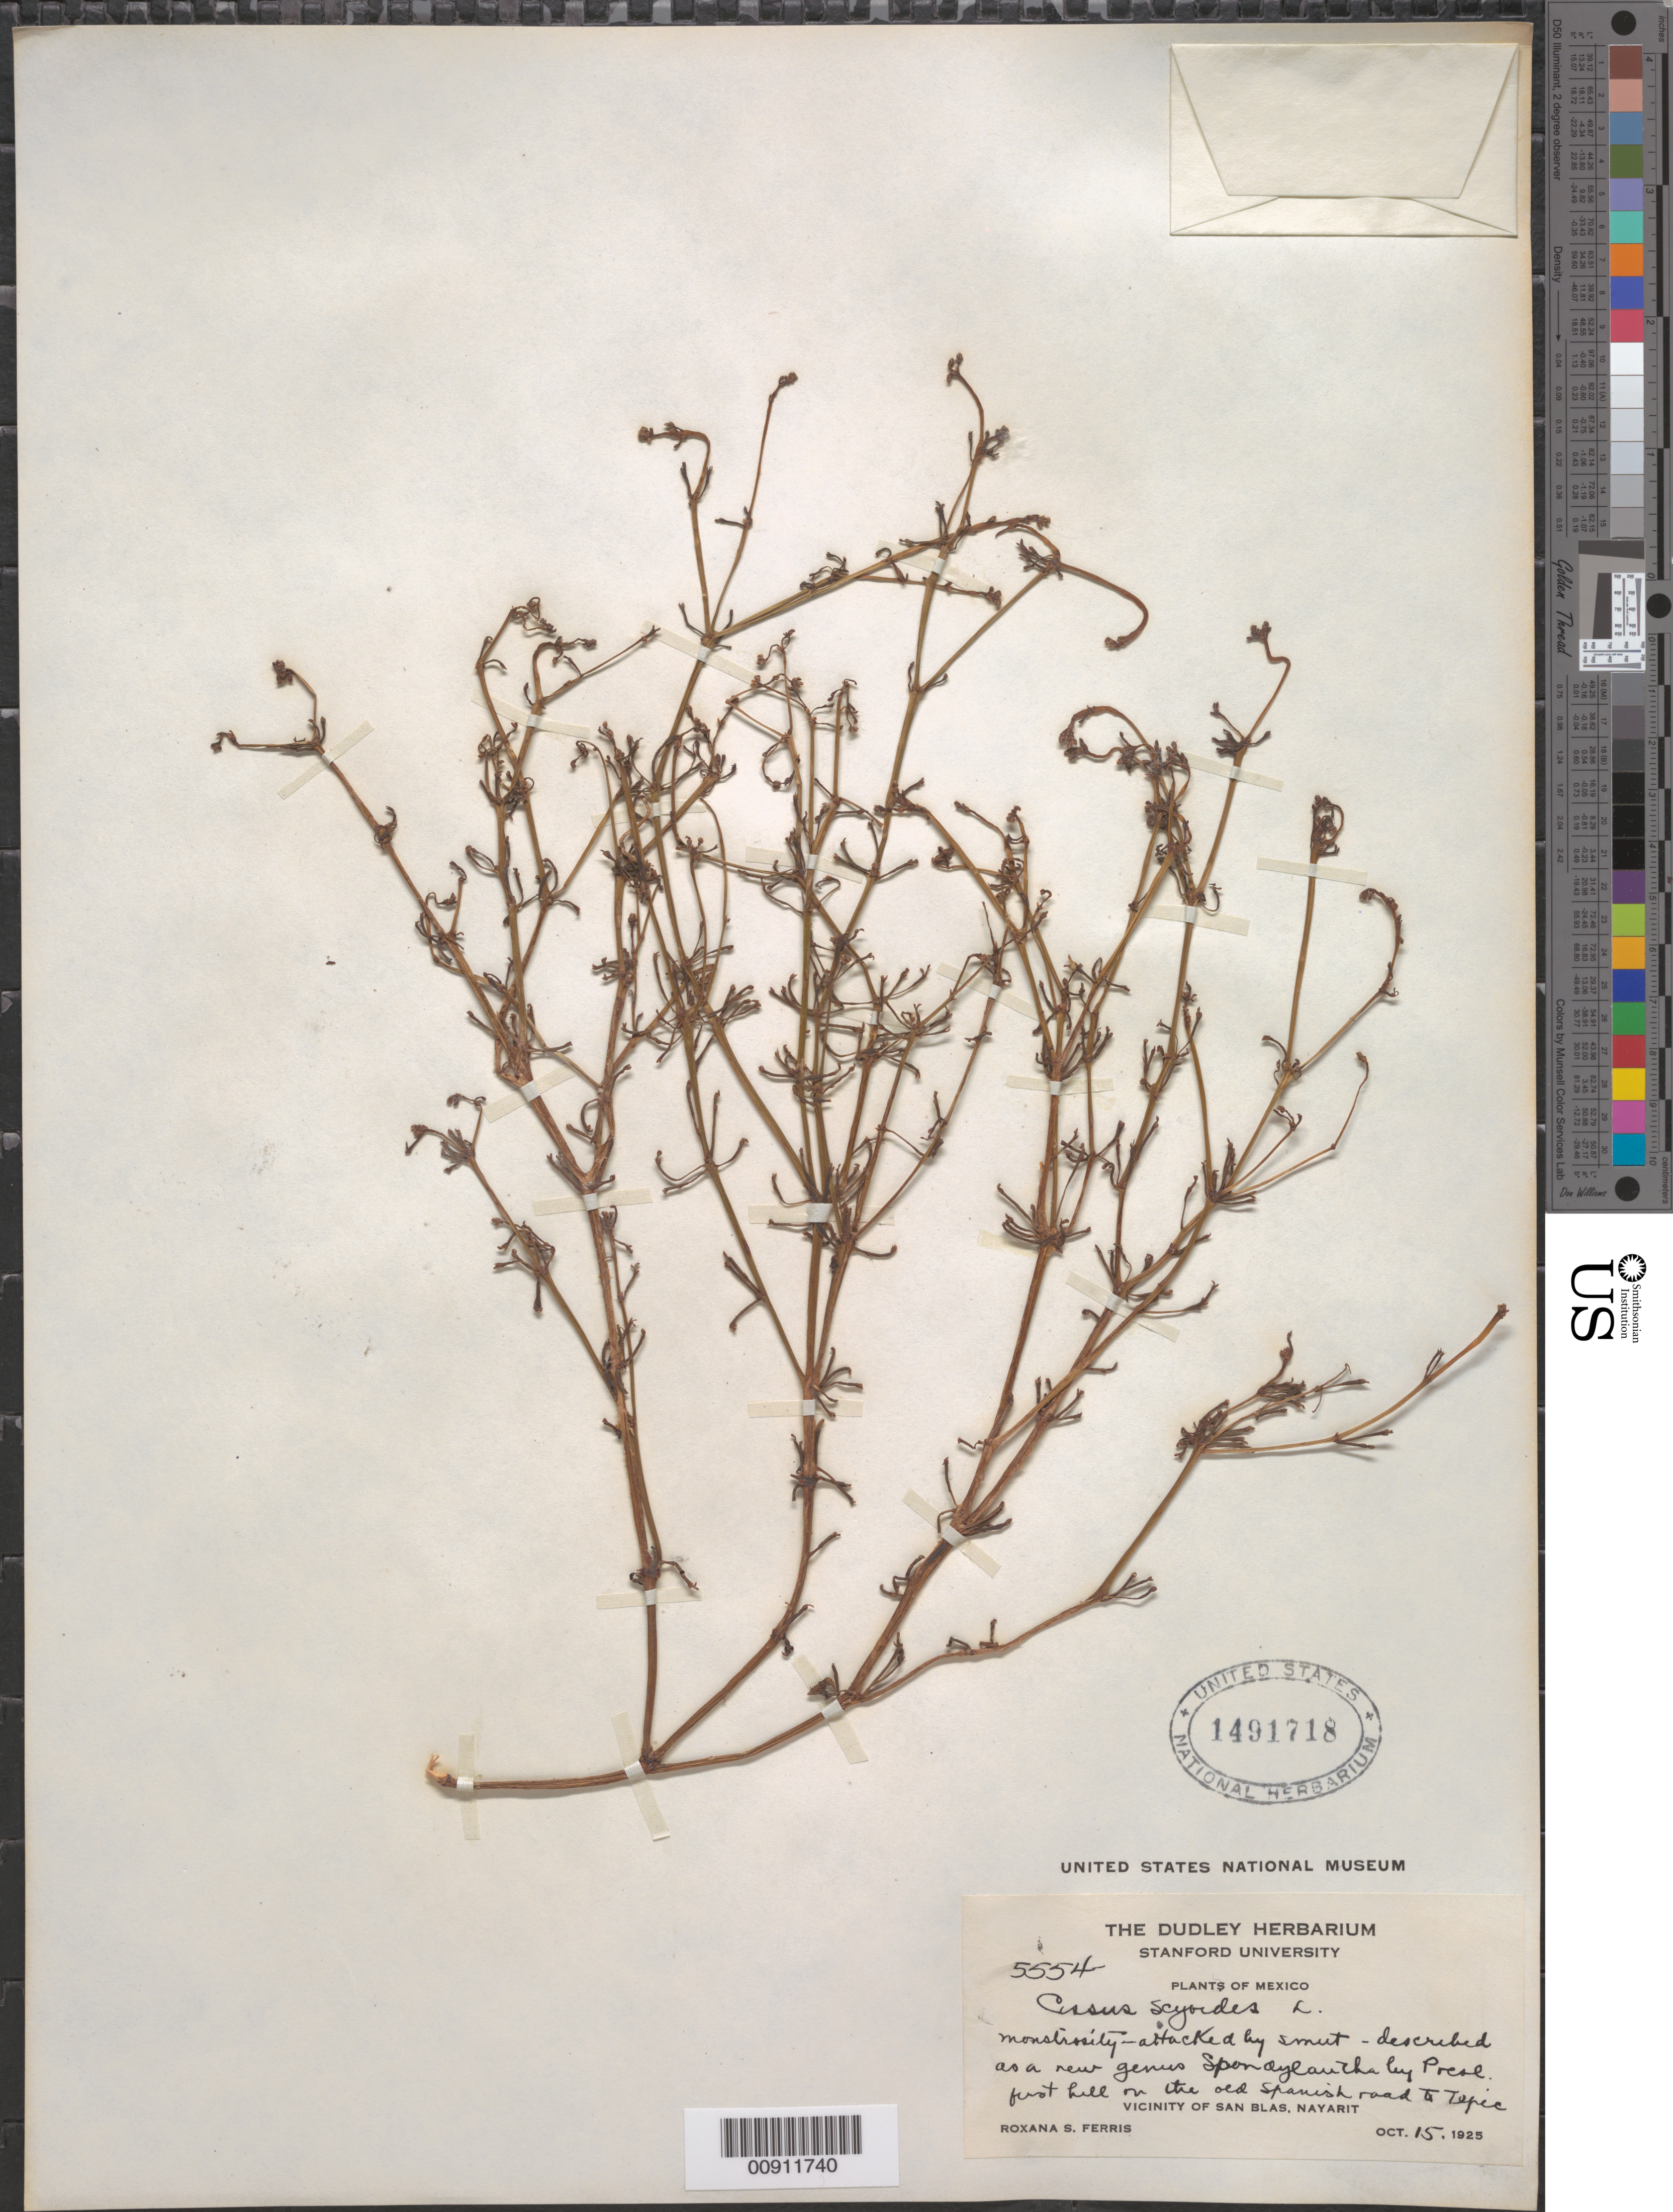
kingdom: Plantae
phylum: Tracheophyta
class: Magnoliopsida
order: Vitales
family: Vitaceae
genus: Cissus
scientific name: Cissus verticillata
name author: (L.) Nicolson & C.E. Jarvis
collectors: R. S. Ferris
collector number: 5554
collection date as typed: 15 Oct 1925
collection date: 1925-10-15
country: Mexico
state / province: Nayarit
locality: First hill on the old Spanish road to Tepic. Vicinity of San Blas, Nayarit.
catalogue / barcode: US 1491718